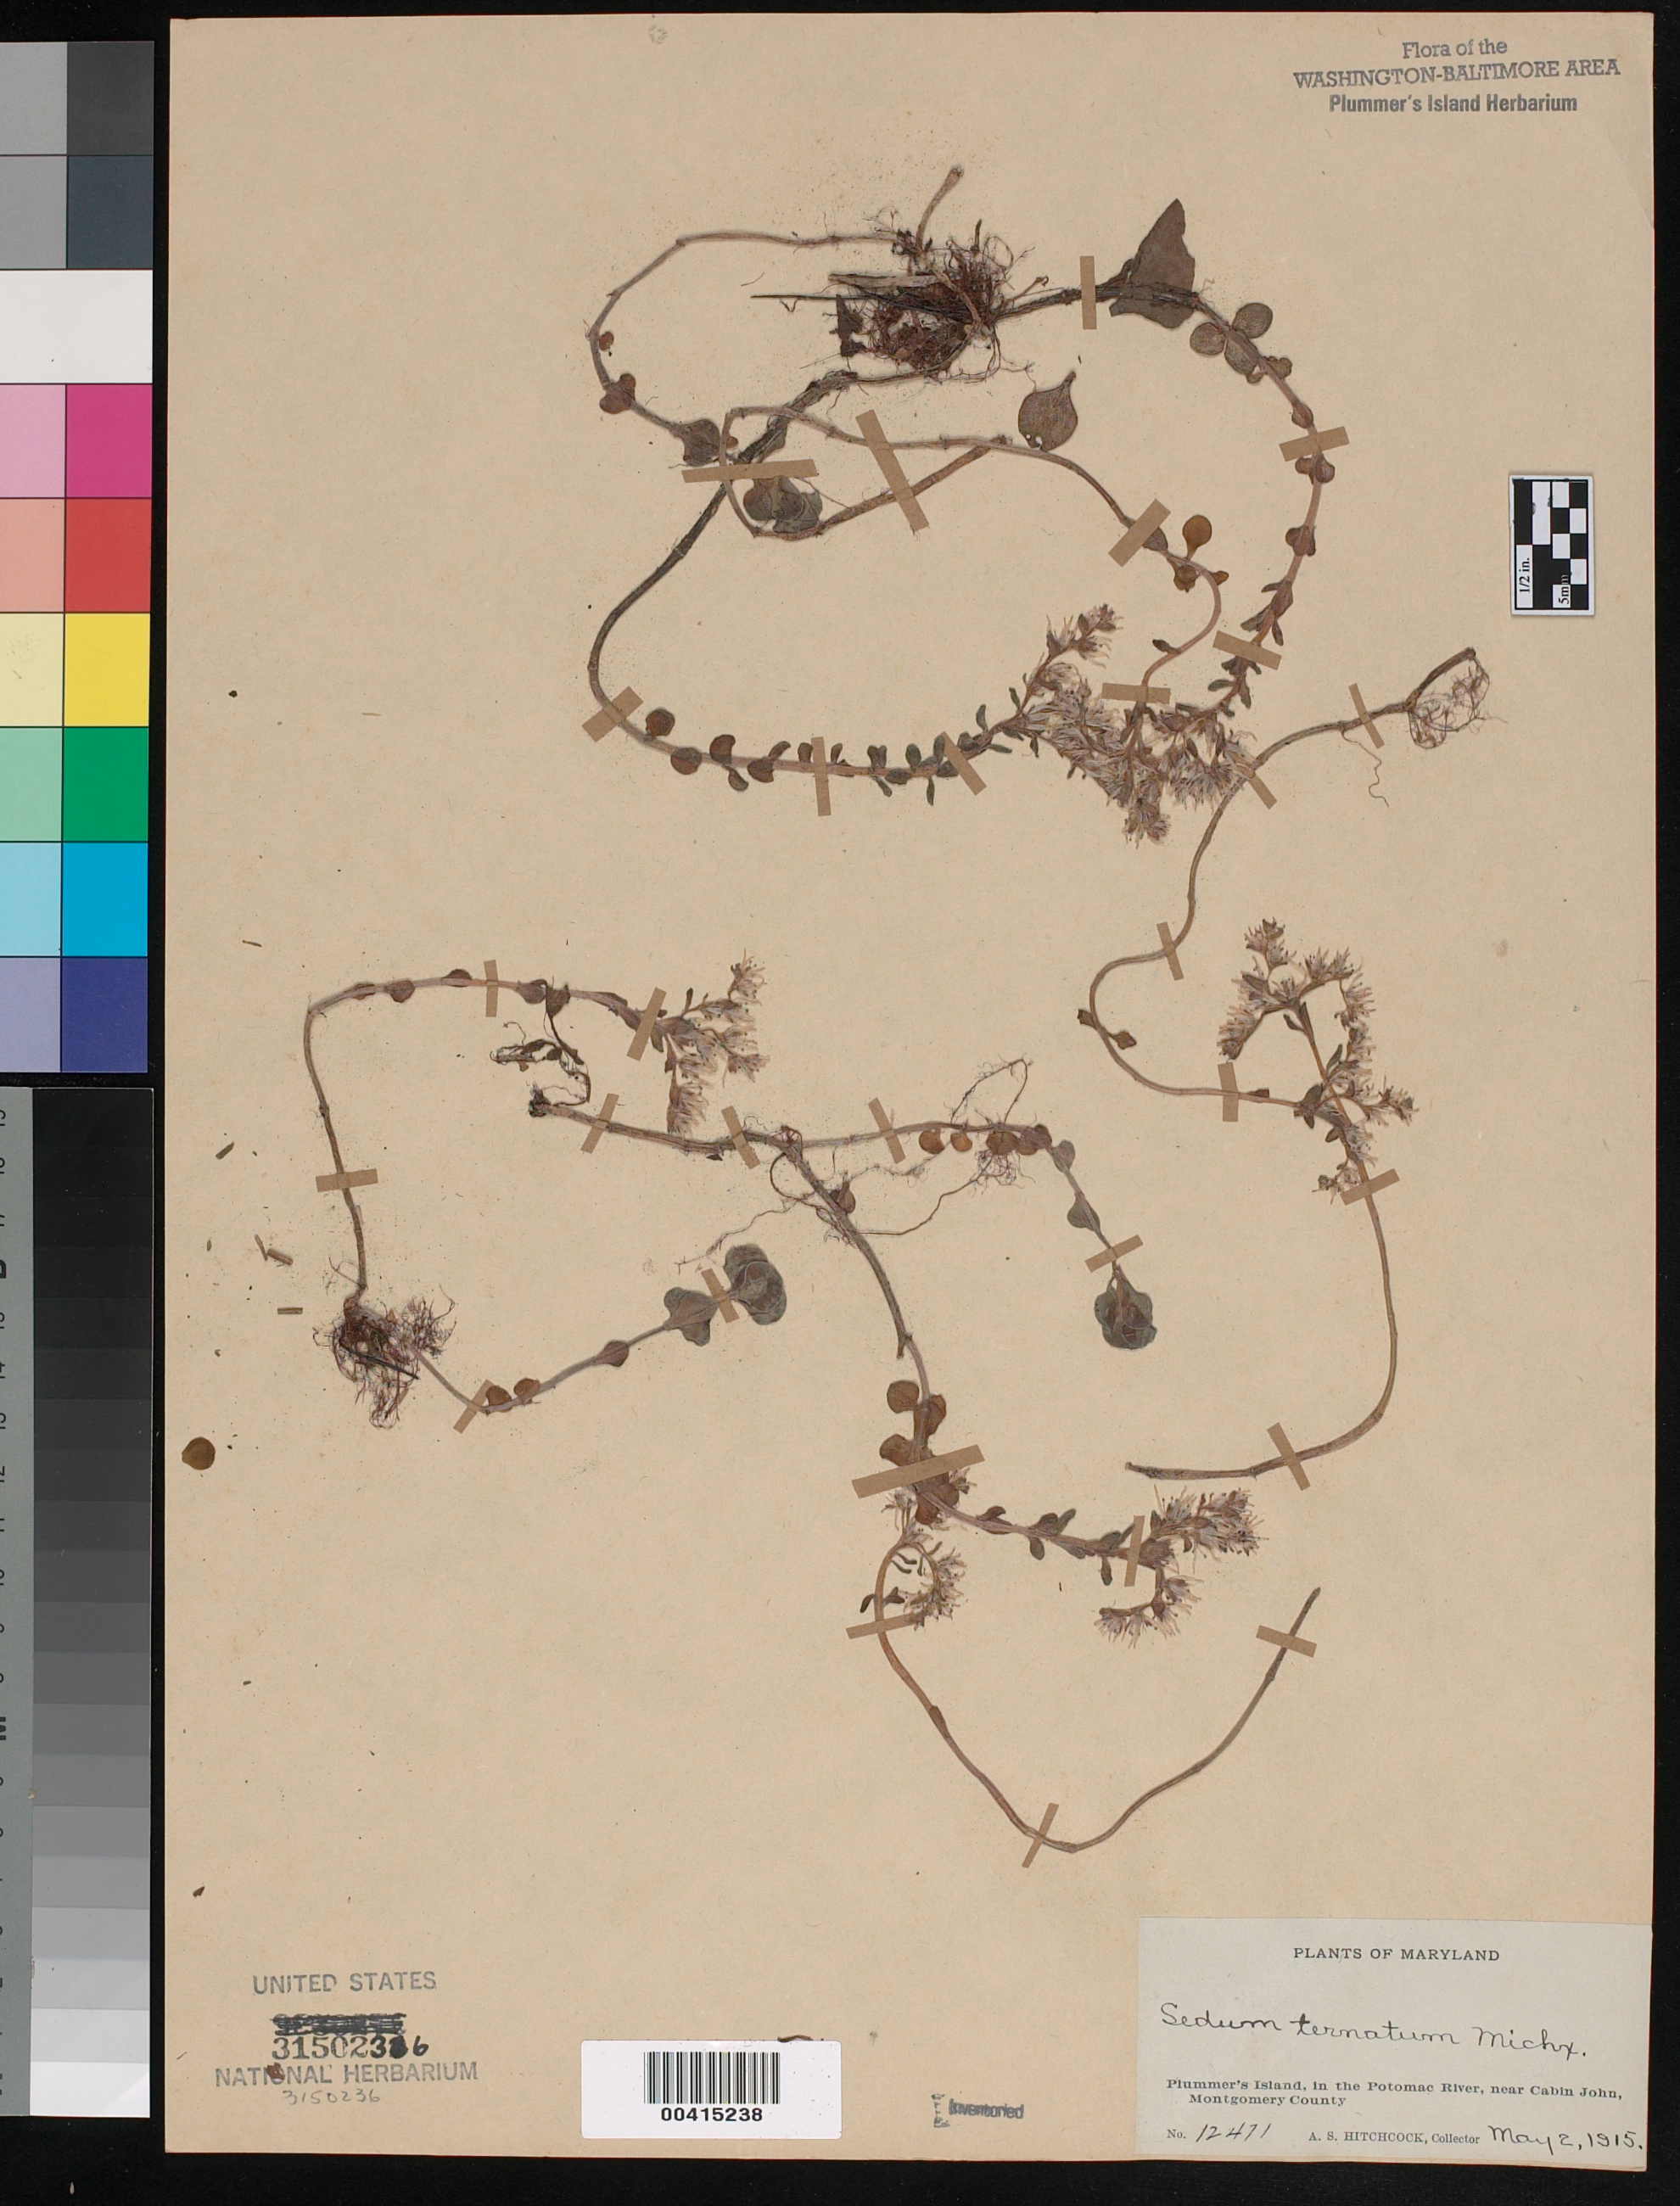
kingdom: Plantae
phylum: Tracheophyta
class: Magnoliopsida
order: Saxifragales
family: Crassulaceae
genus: Sedum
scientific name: Sedum ternatum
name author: Michx.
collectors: A. S. Hitchcock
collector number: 12471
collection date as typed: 02 May 1915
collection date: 1915-05-02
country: United States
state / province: Maryland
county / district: Montgomery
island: Plummers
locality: Plummer's Island C. & O. Canal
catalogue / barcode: US 3150236